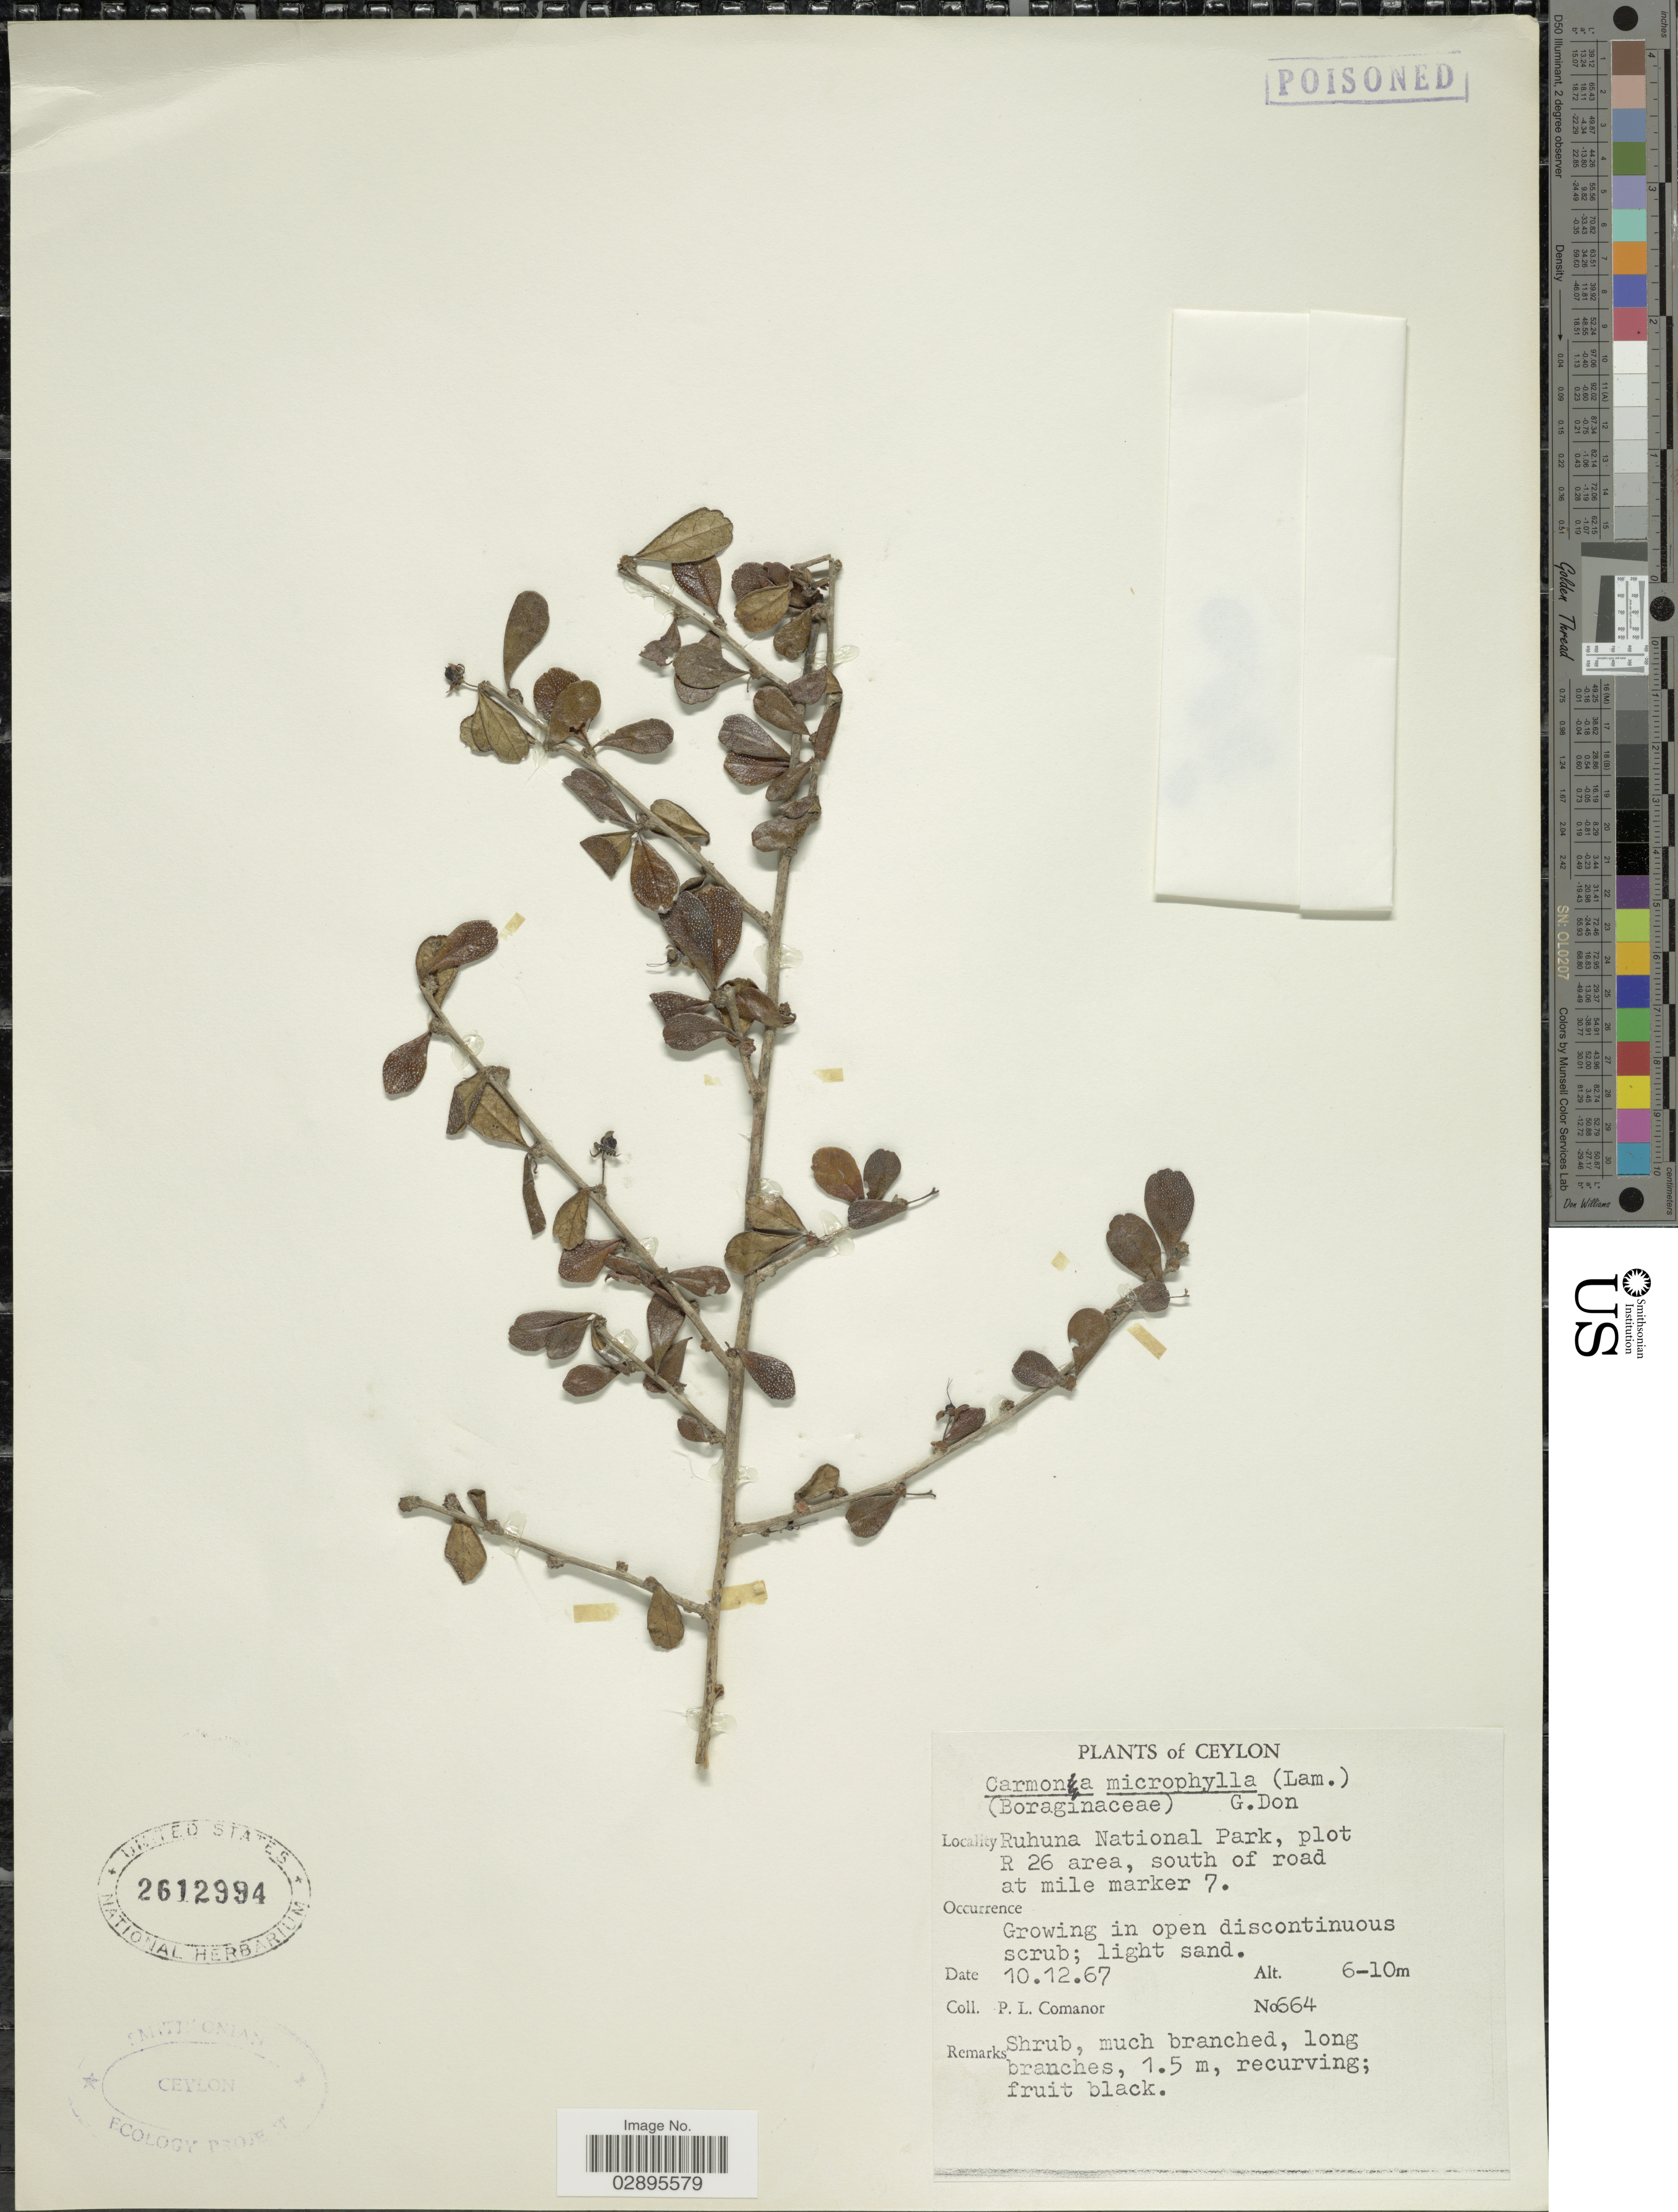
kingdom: Plantae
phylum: Tracheophyta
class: Magnoliopsida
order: Boraginales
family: Ehretiaceae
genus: Ehretia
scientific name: Ehretia microphylla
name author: Lam.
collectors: P. Comanor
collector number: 664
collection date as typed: Transcribed d/m/y: 10/12/67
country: Sri Lanka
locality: Ceylon. Ruhuna Park, plot 26 area, south of road at mile marker 7.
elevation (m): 6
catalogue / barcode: US 2612994